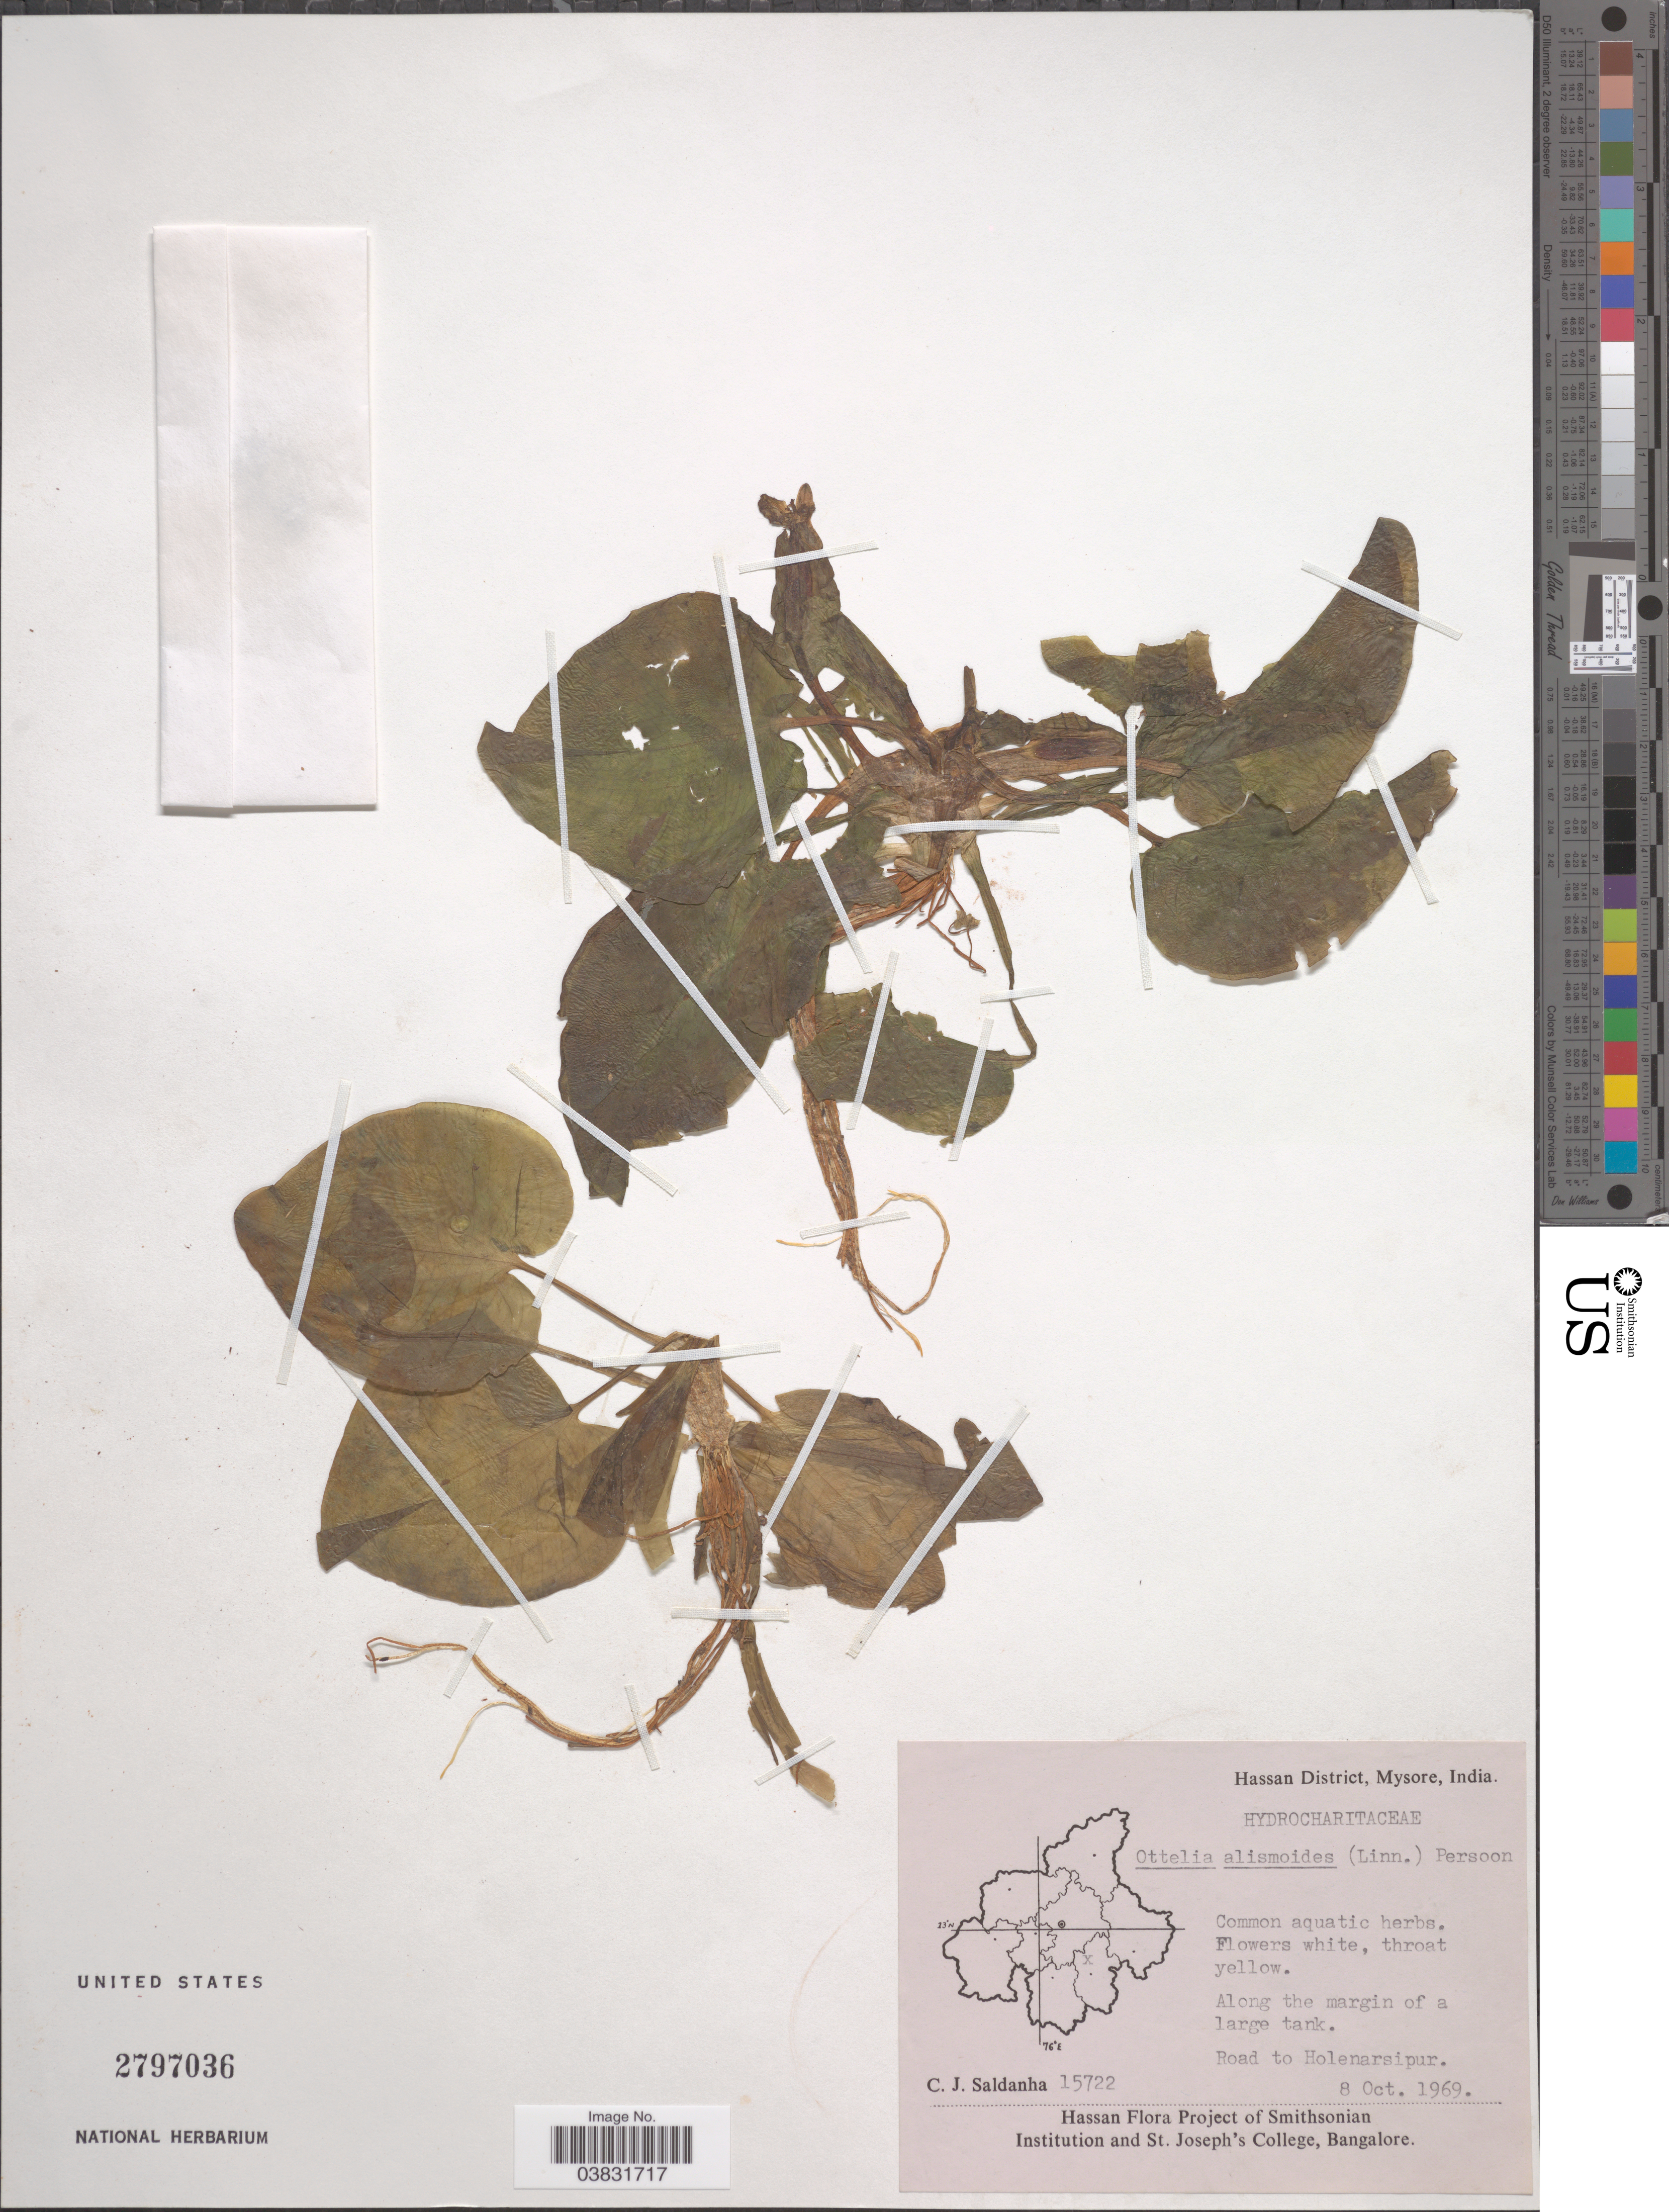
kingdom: Plantae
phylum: Tracheophyta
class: Liliopsida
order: Alismatales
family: Hydrocharitaceae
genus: Ottelia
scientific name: Ottelia alismoides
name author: Pers.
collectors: C. J. Saldanha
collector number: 15722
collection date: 1969-10-08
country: India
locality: Hassan District, Mysore. Road to Holenarsipur.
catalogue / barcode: US 2797036